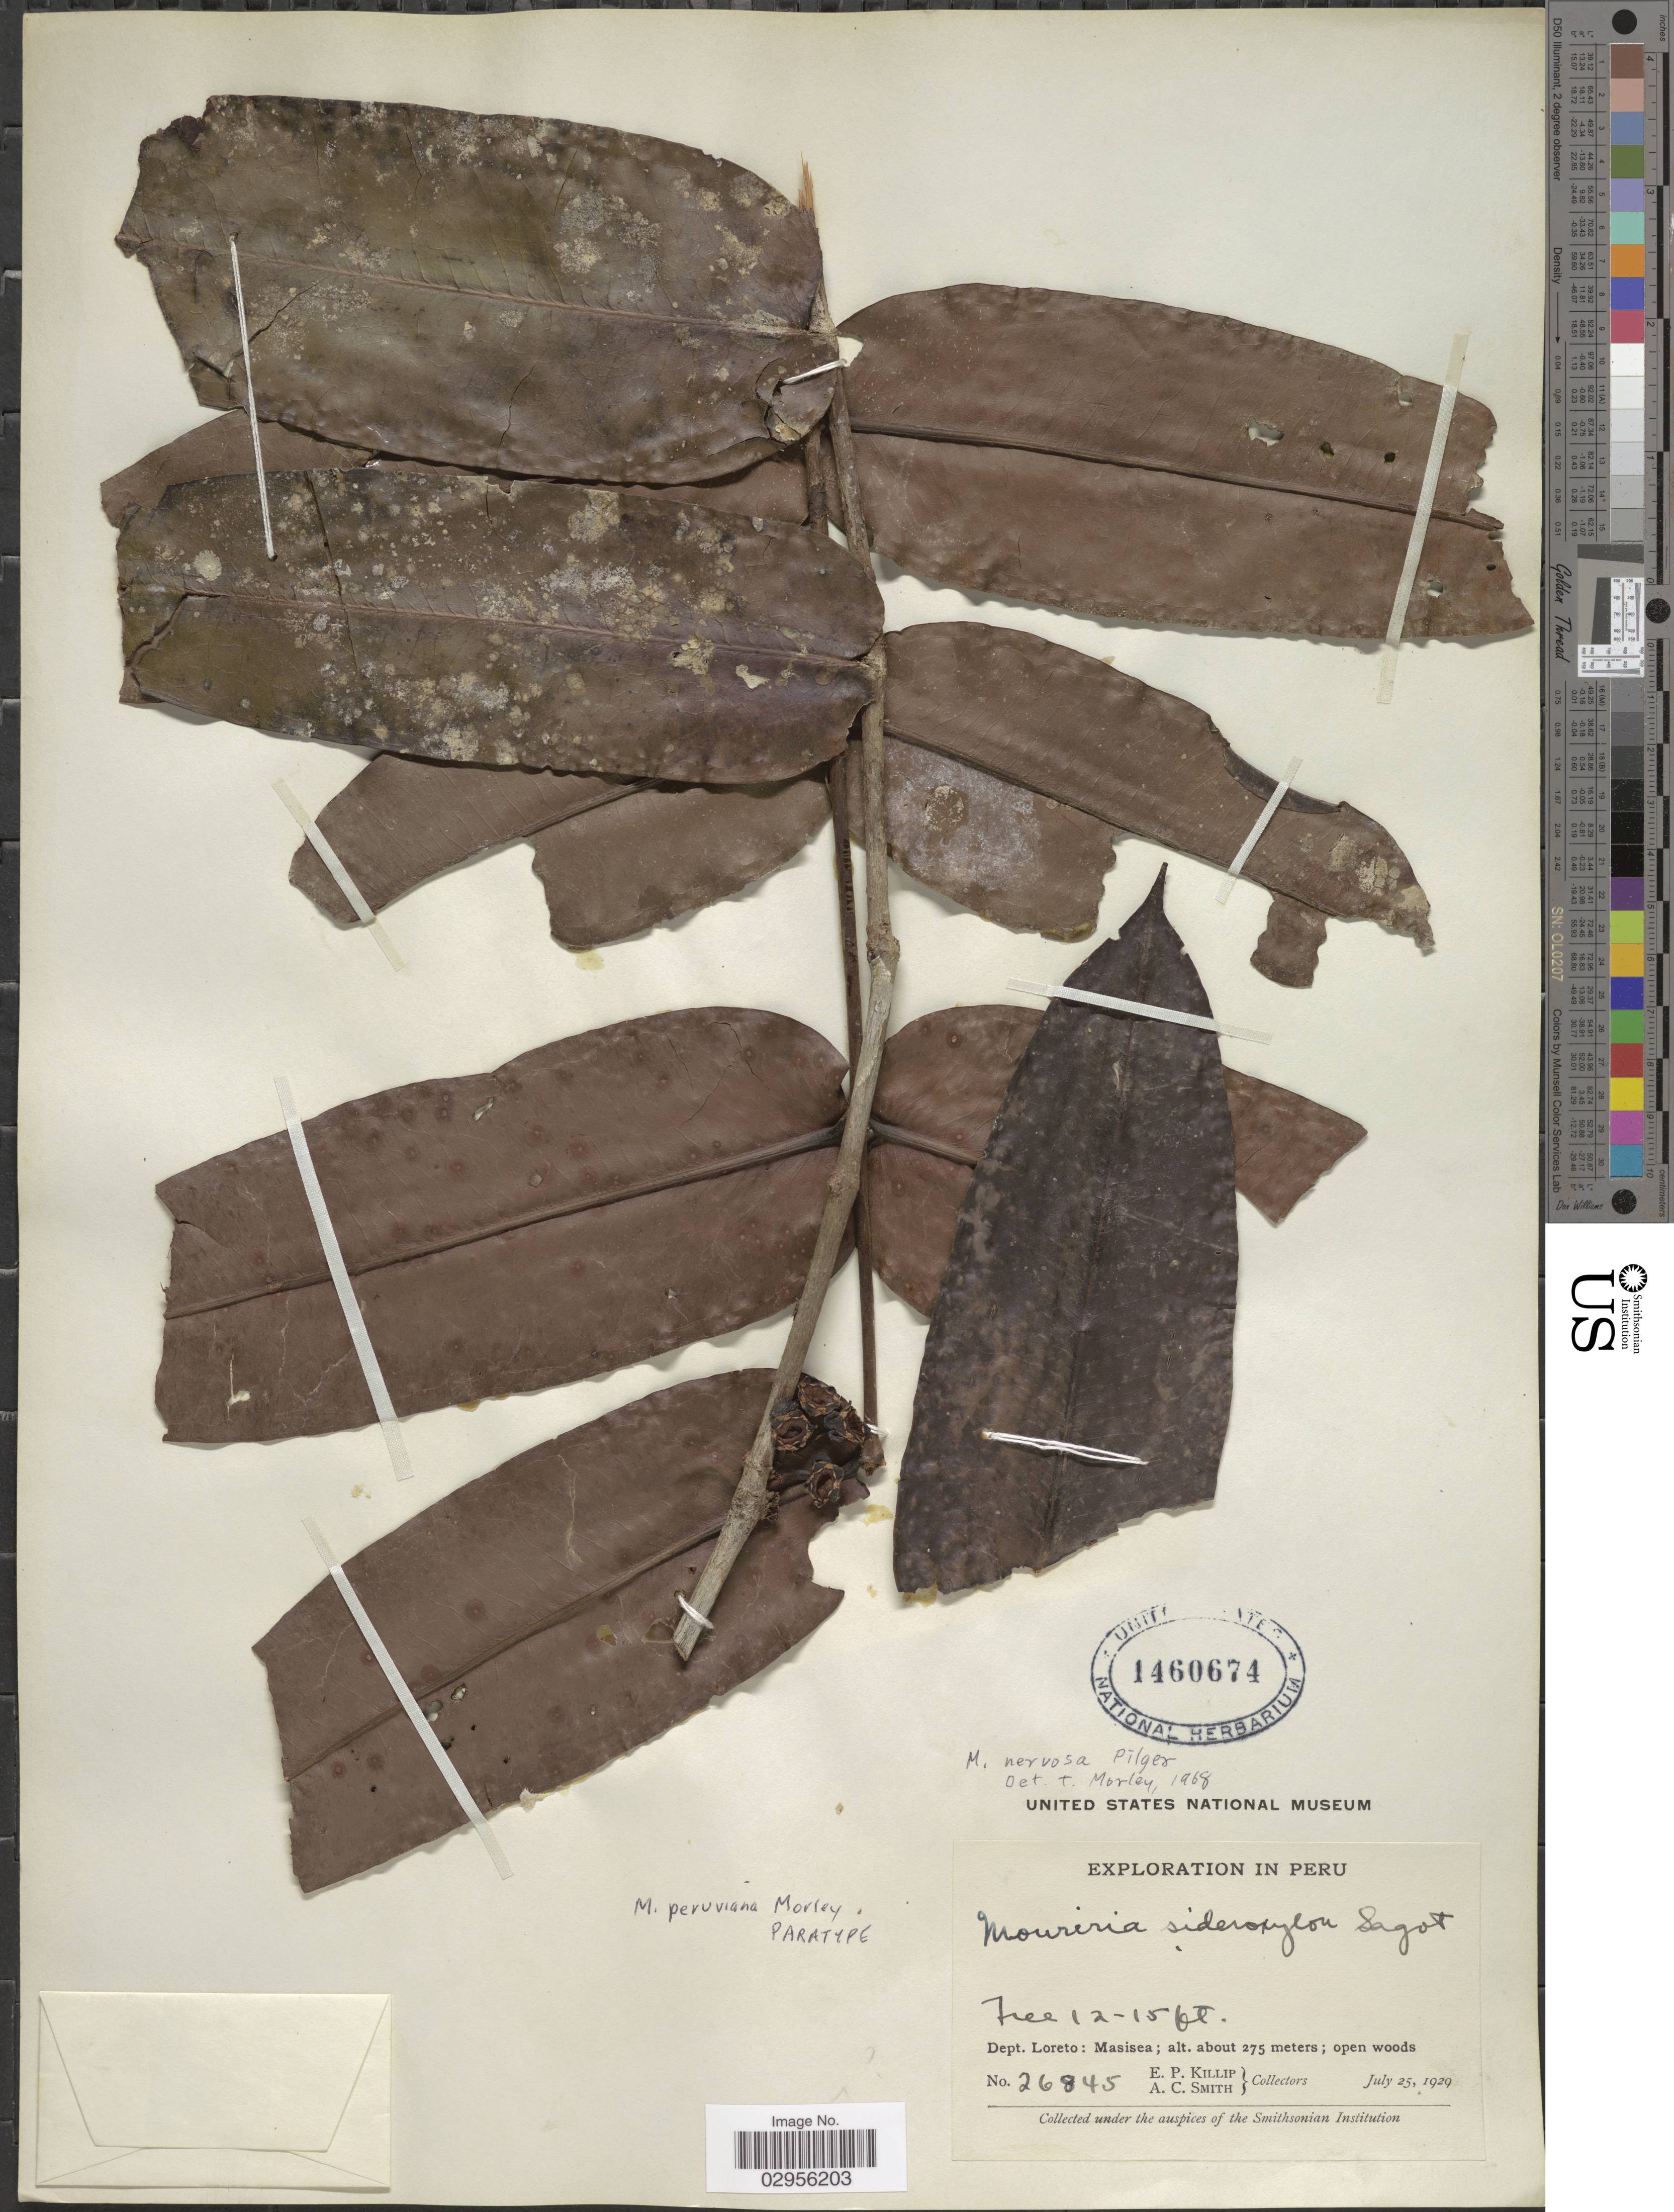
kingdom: Plantae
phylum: Tracheophyta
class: Magnoliopsida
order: Myrtales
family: Melastomataceae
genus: Mouriri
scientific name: Mouriri peruviana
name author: Morley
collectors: E. P. Killip & A. C. Smith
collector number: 26845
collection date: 1929-07-25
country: Peru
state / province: Loreto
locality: Dept. Loreto: Masisea.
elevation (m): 275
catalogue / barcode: US 1460674